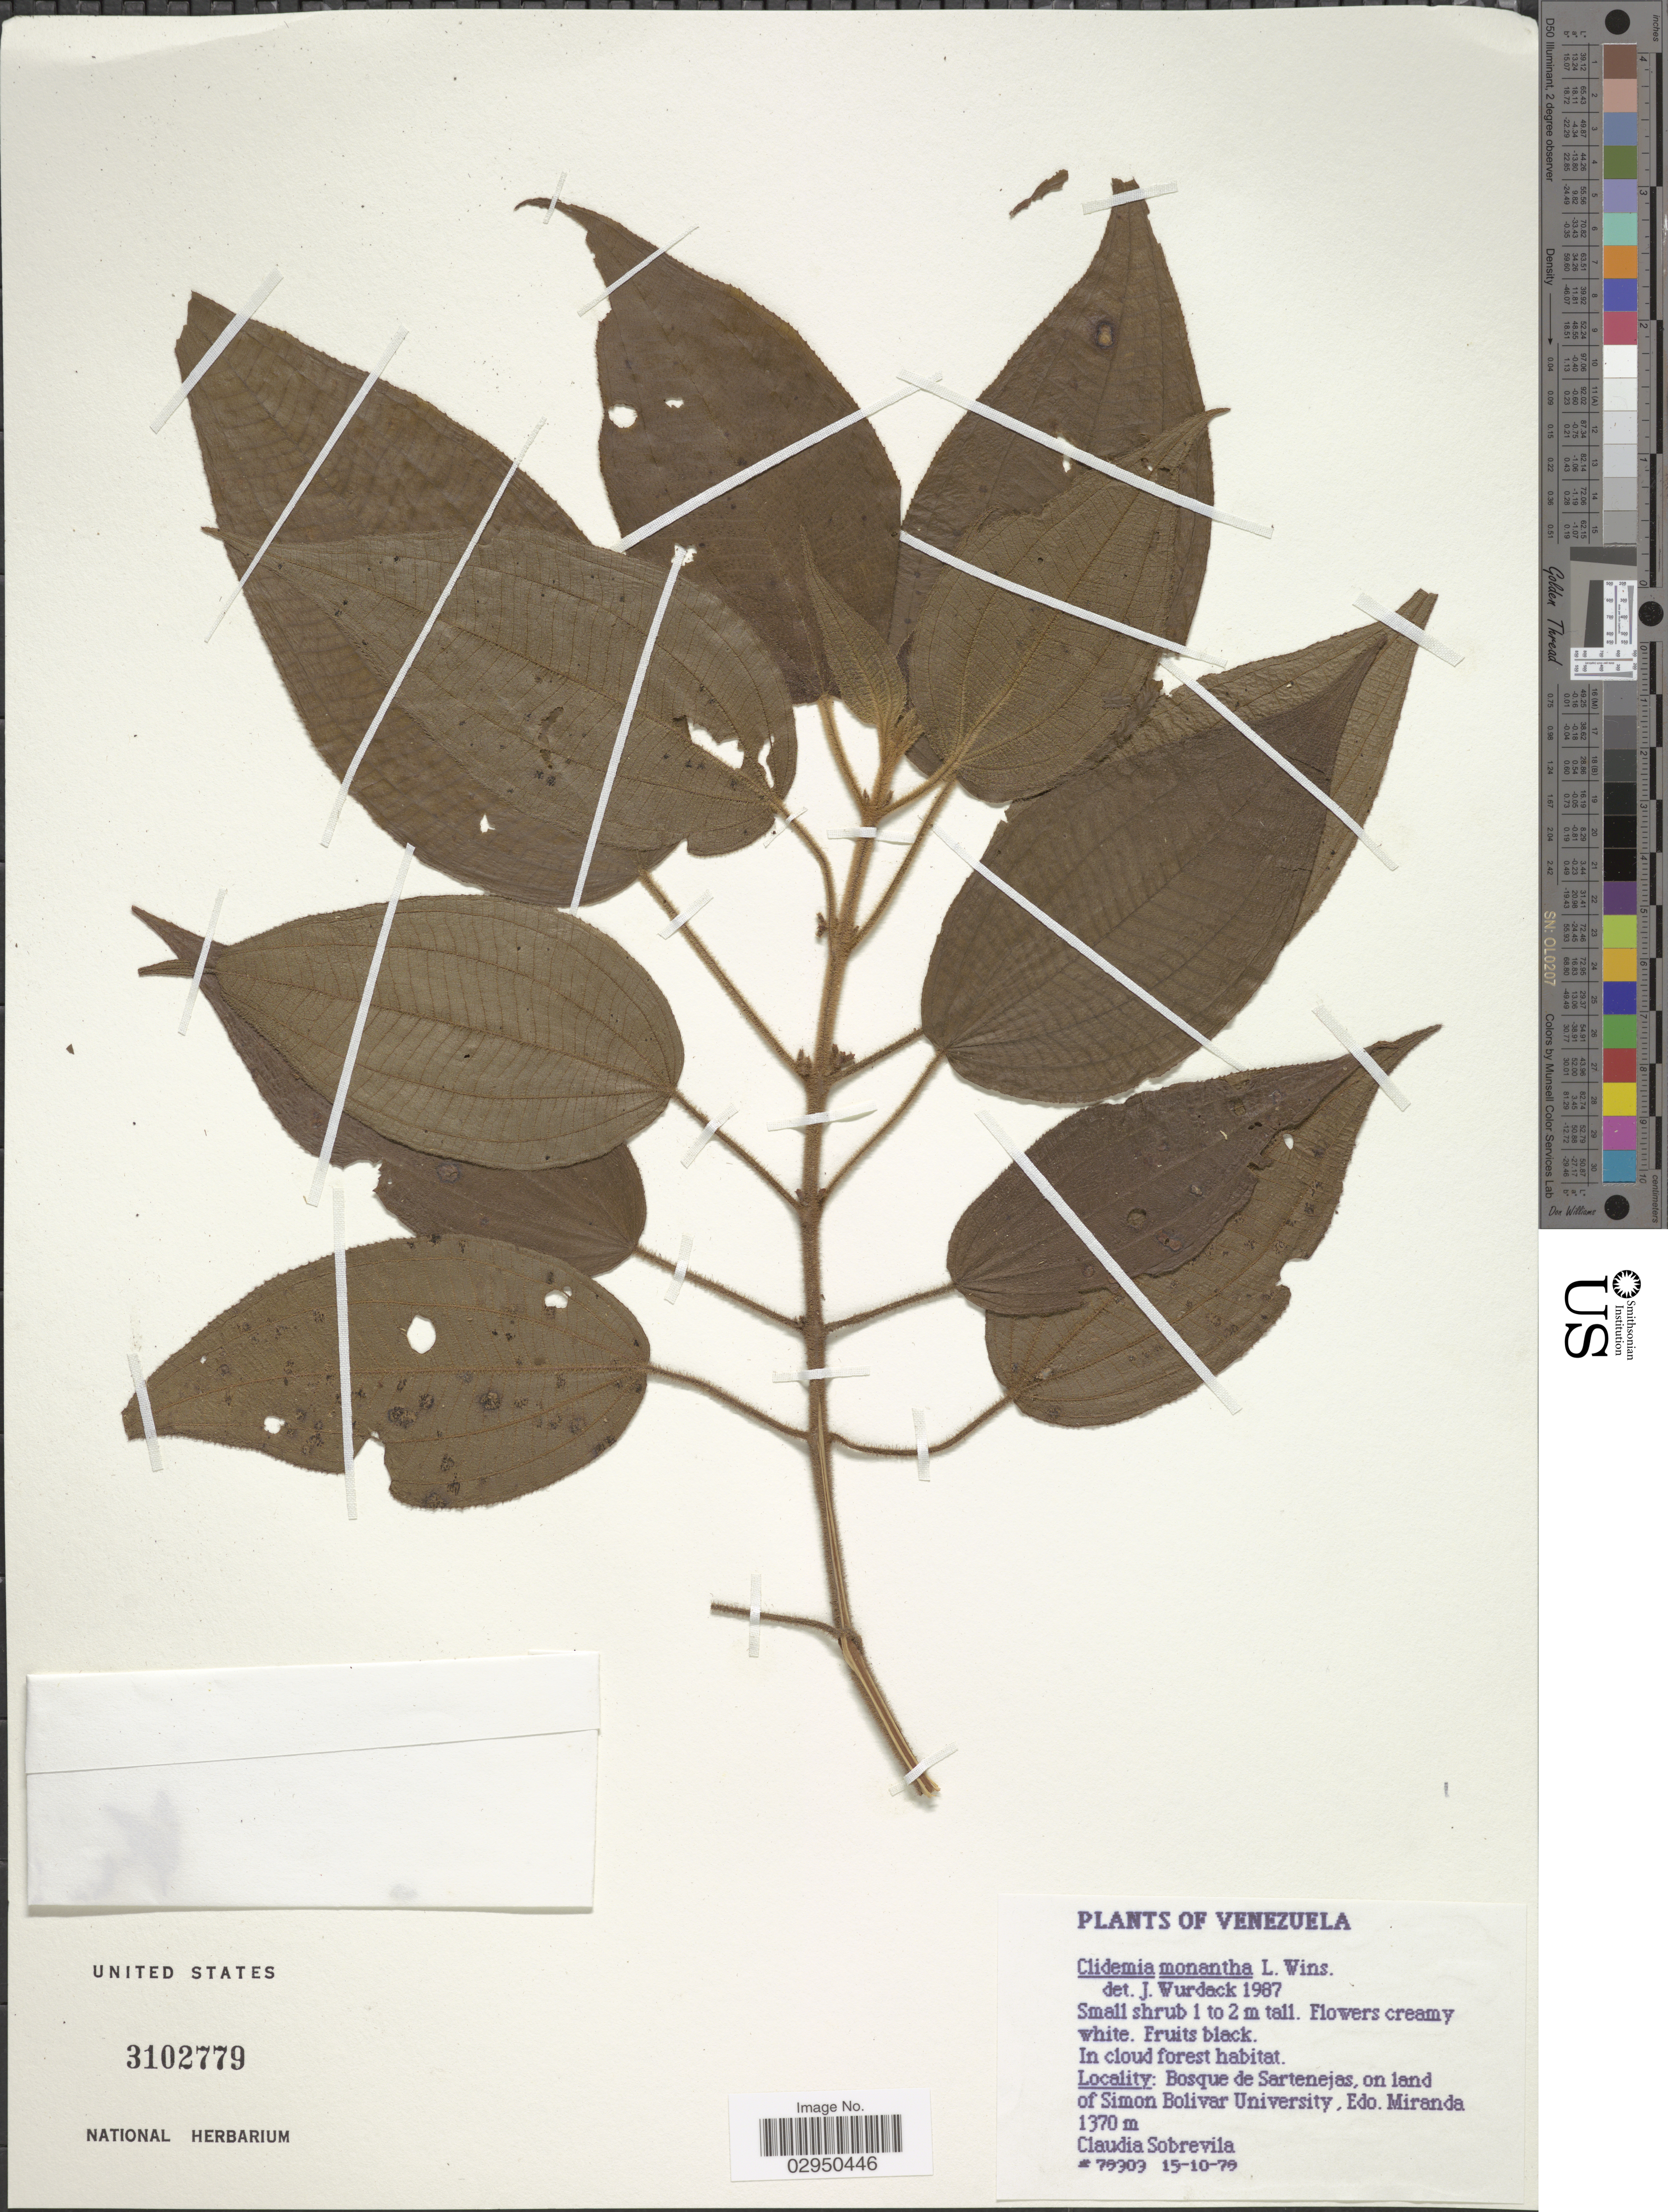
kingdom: Plantae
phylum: Tracheophyta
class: Magnoliopsida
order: Myrtales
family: Melastomataceae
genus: Clidemia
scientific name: Clidemia monantha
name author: L.O. Williams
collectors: C. Sobrevila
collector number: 70909*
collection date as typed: Transcribed d/m/y: 15/10/70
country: Venezuela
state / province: Miranda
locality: Bosque de Sartenejas, on land of Simon Bolivar University.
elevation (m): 1370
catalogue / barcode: US 3102779